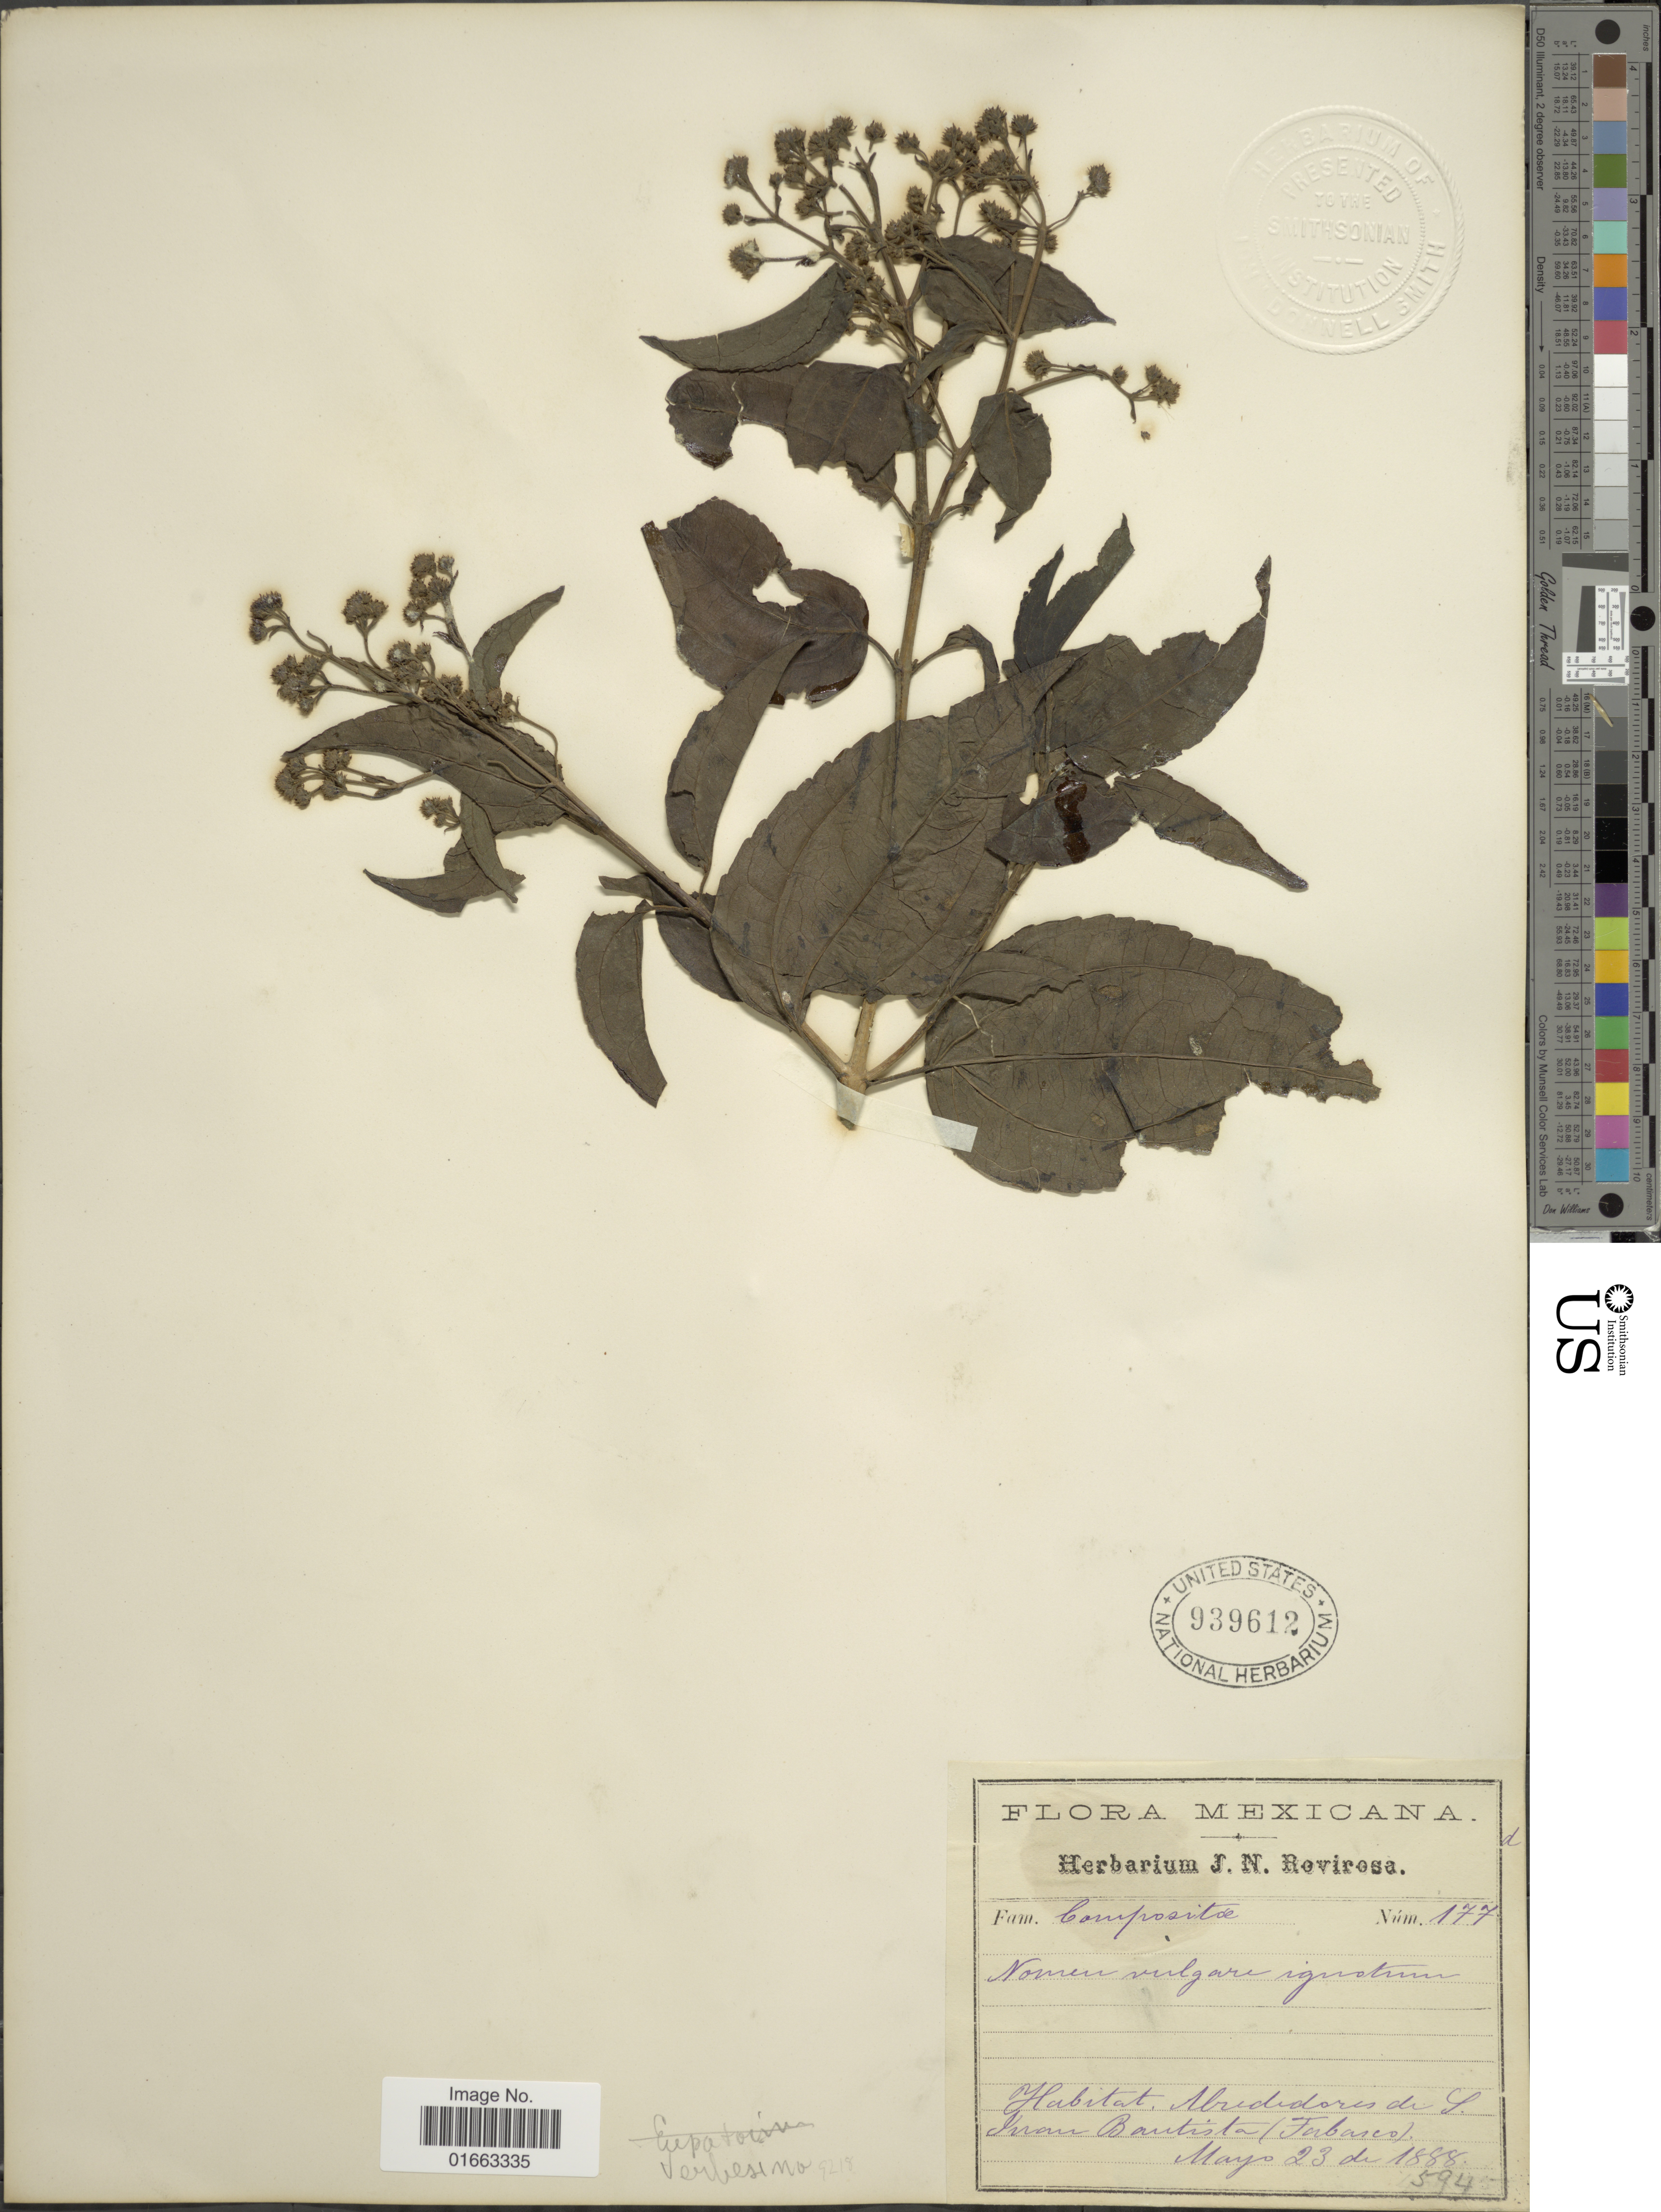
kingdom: Plantae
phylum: Tracheophyta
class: Magnoliopsida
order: Asterales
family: Asteraceae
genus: Koanophyllon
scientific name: Koanophyllon albicaule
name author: (Sch. Bip. ex Klatt) R.M. King & H. Rob.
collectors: ex herb. J.N. Rovirosa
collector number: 177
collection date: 1888-05-23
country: Mexico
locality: Alrededores de S. Juan Bautista (Tabasco)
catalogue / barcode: US 939612